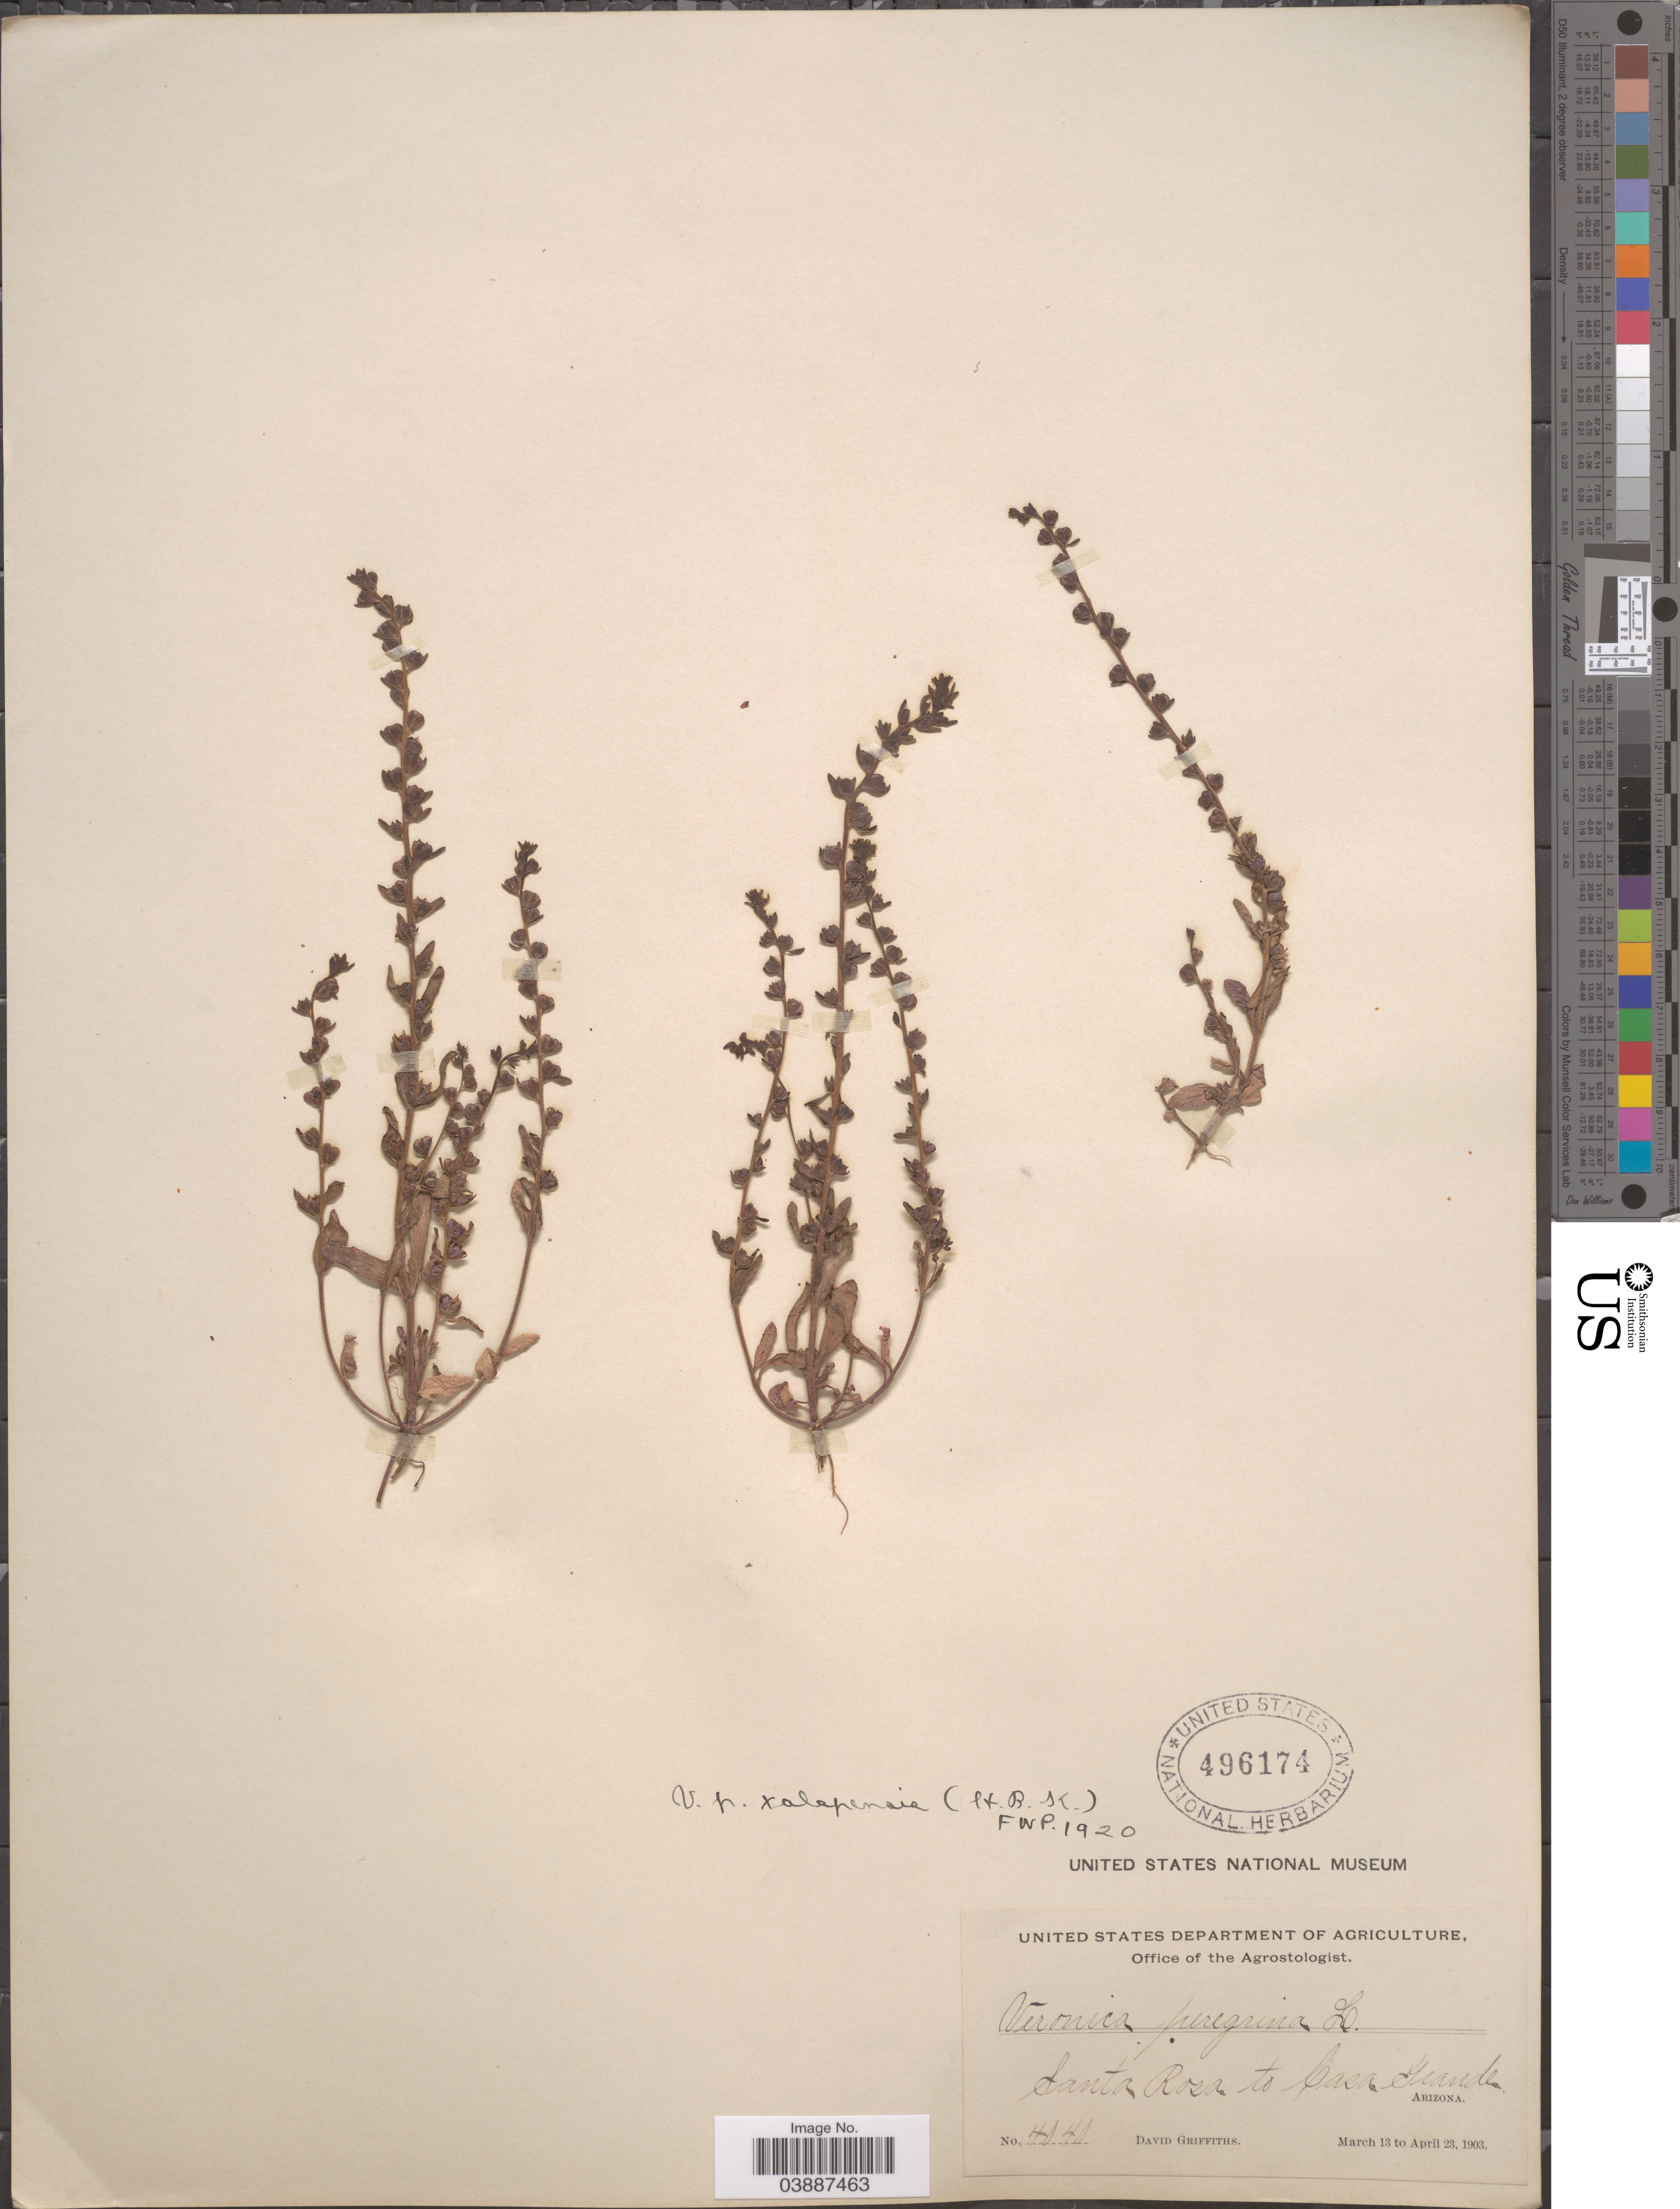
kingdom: Plantae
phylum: Tracheophyta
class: Magnoliopsida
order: Lamiales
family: Plantaginaceae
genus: Veronica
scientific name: Veronica xalapensis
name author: Kunth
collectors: D. Griffiths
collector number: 4040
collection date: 1903-03-13/1903-04-23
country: United States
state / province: Arizona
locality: Santa Rosa to Cara Grande.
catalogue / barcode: US 496174